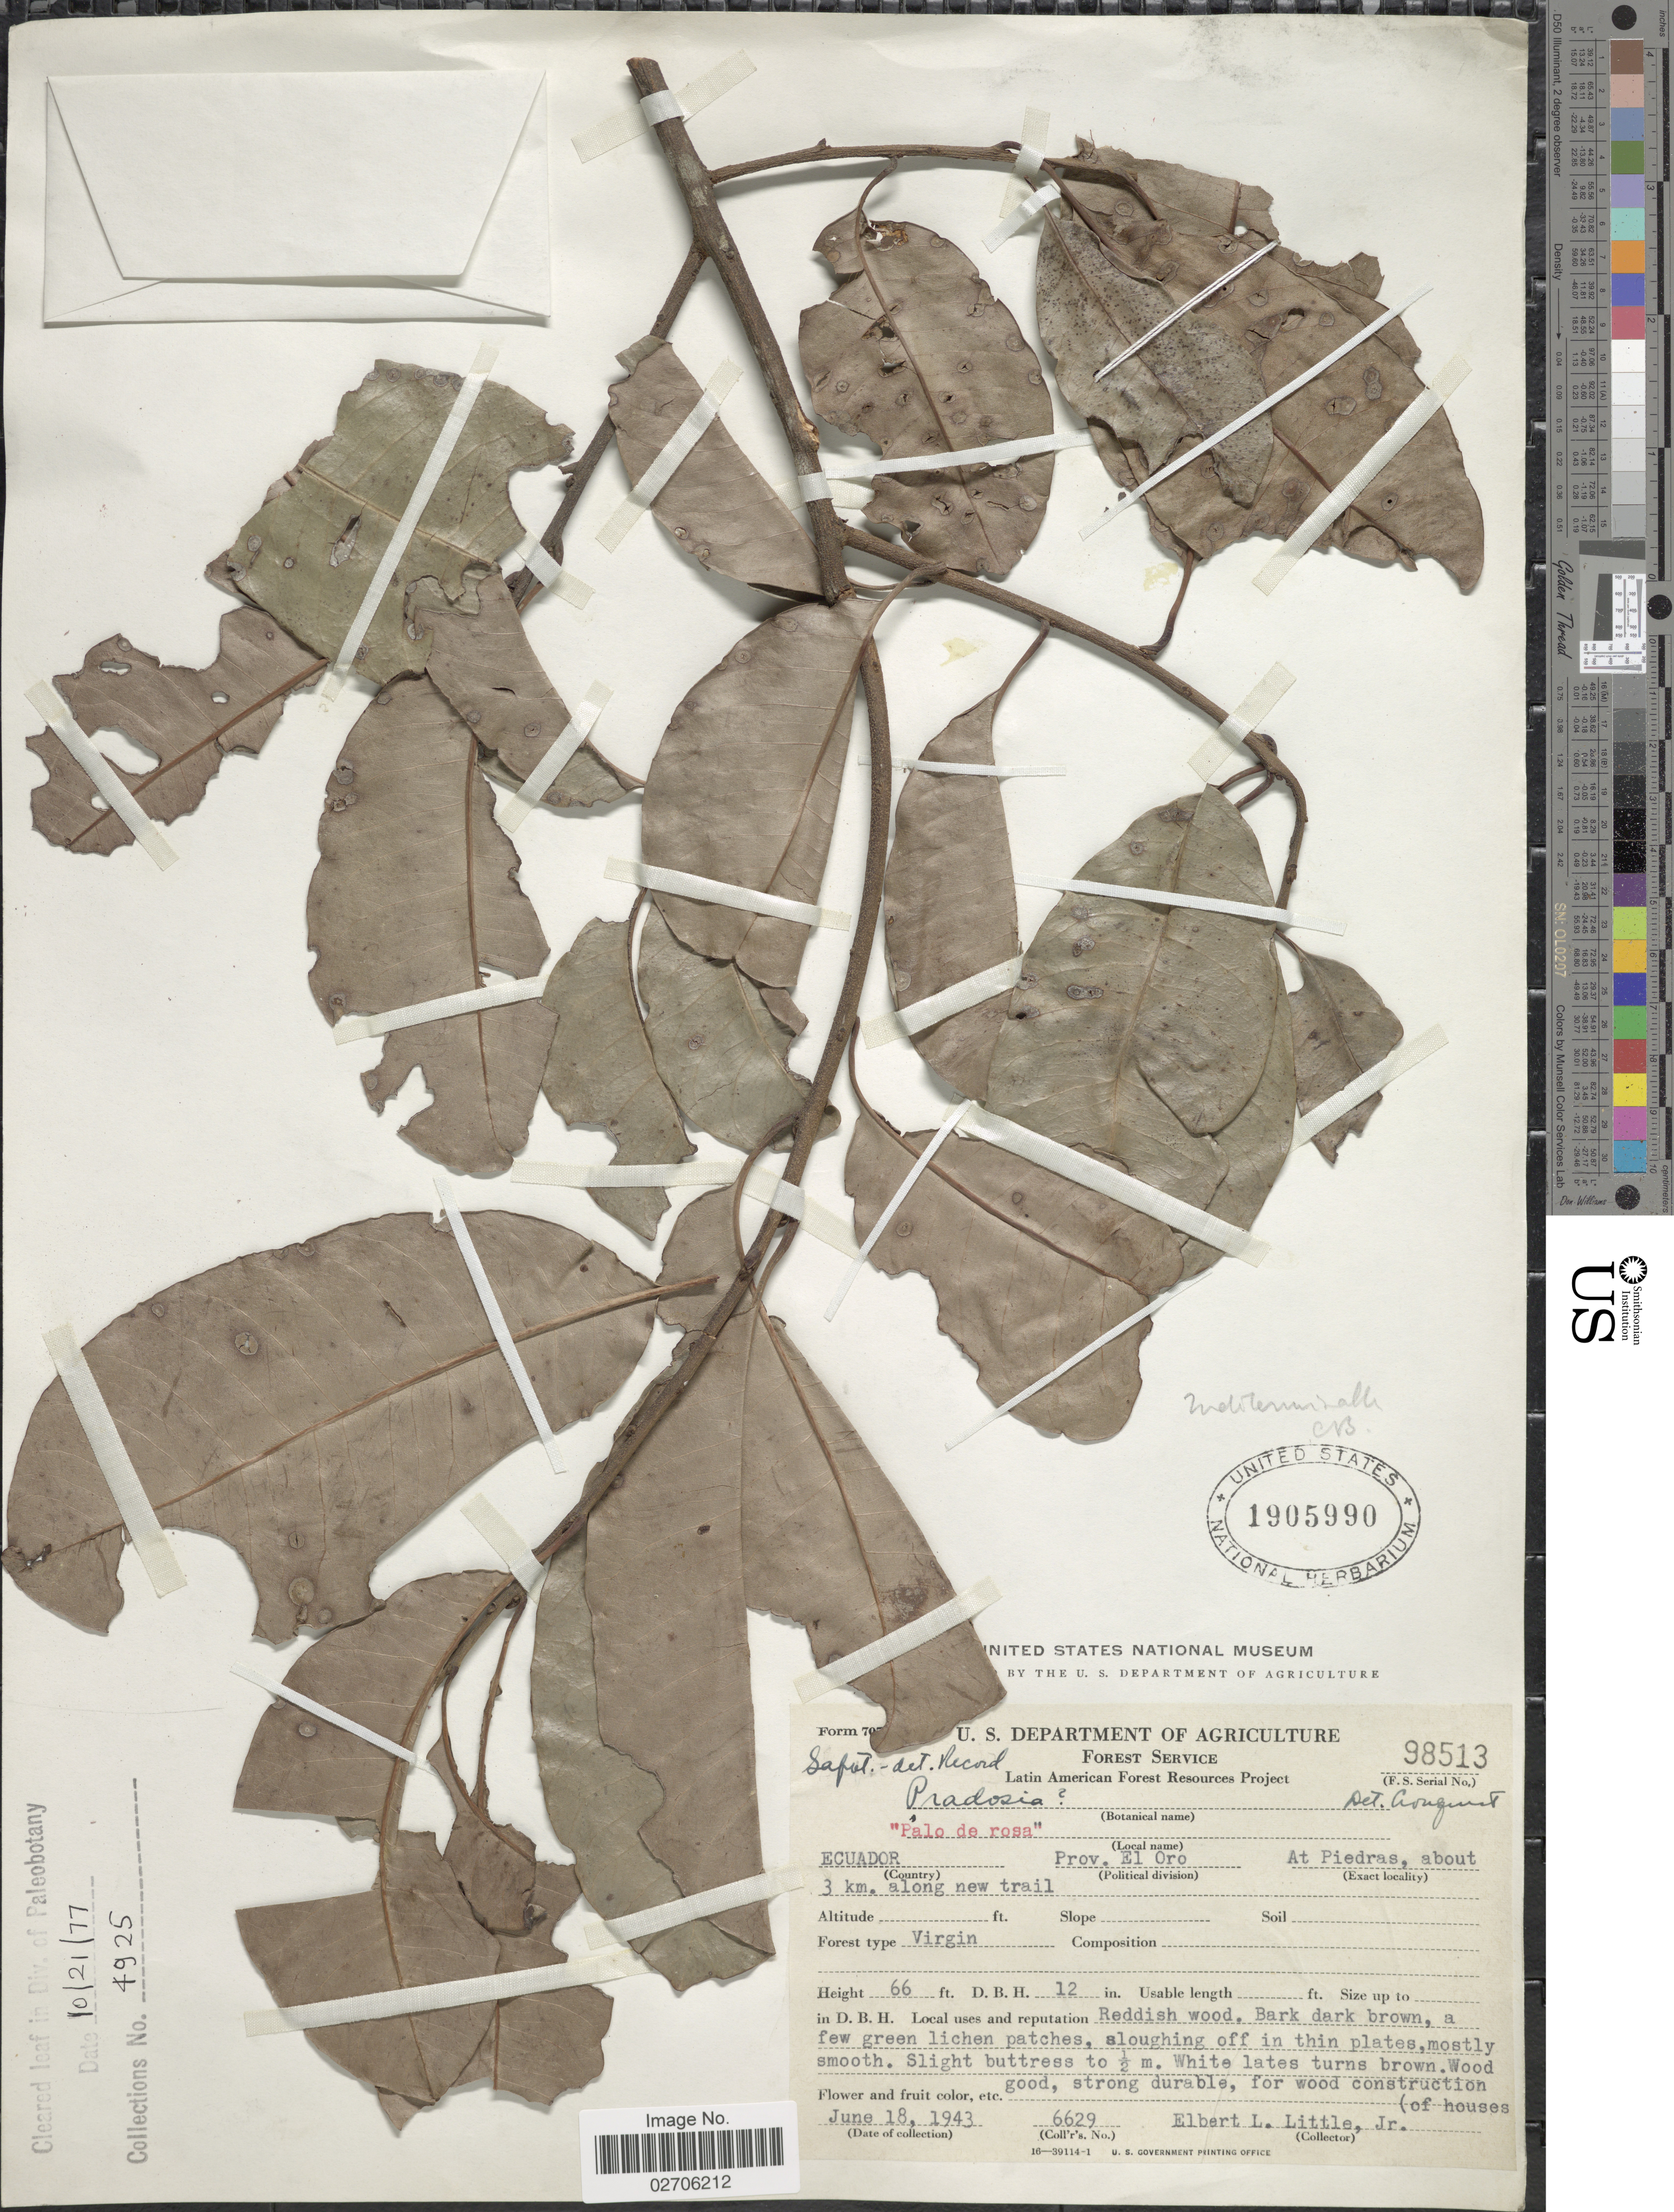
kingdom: Plantae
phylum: Tracheophyta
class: Magnoliopsida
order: Ericales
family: Sapotaceae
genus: Pradosia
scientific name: Pradosia sp.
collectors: E. L. Little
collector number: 6629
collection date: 1943-06-18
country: Ecuador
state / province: El Oro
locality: At Piedras, about 3 km. along new trail.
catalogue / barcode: US 1905990